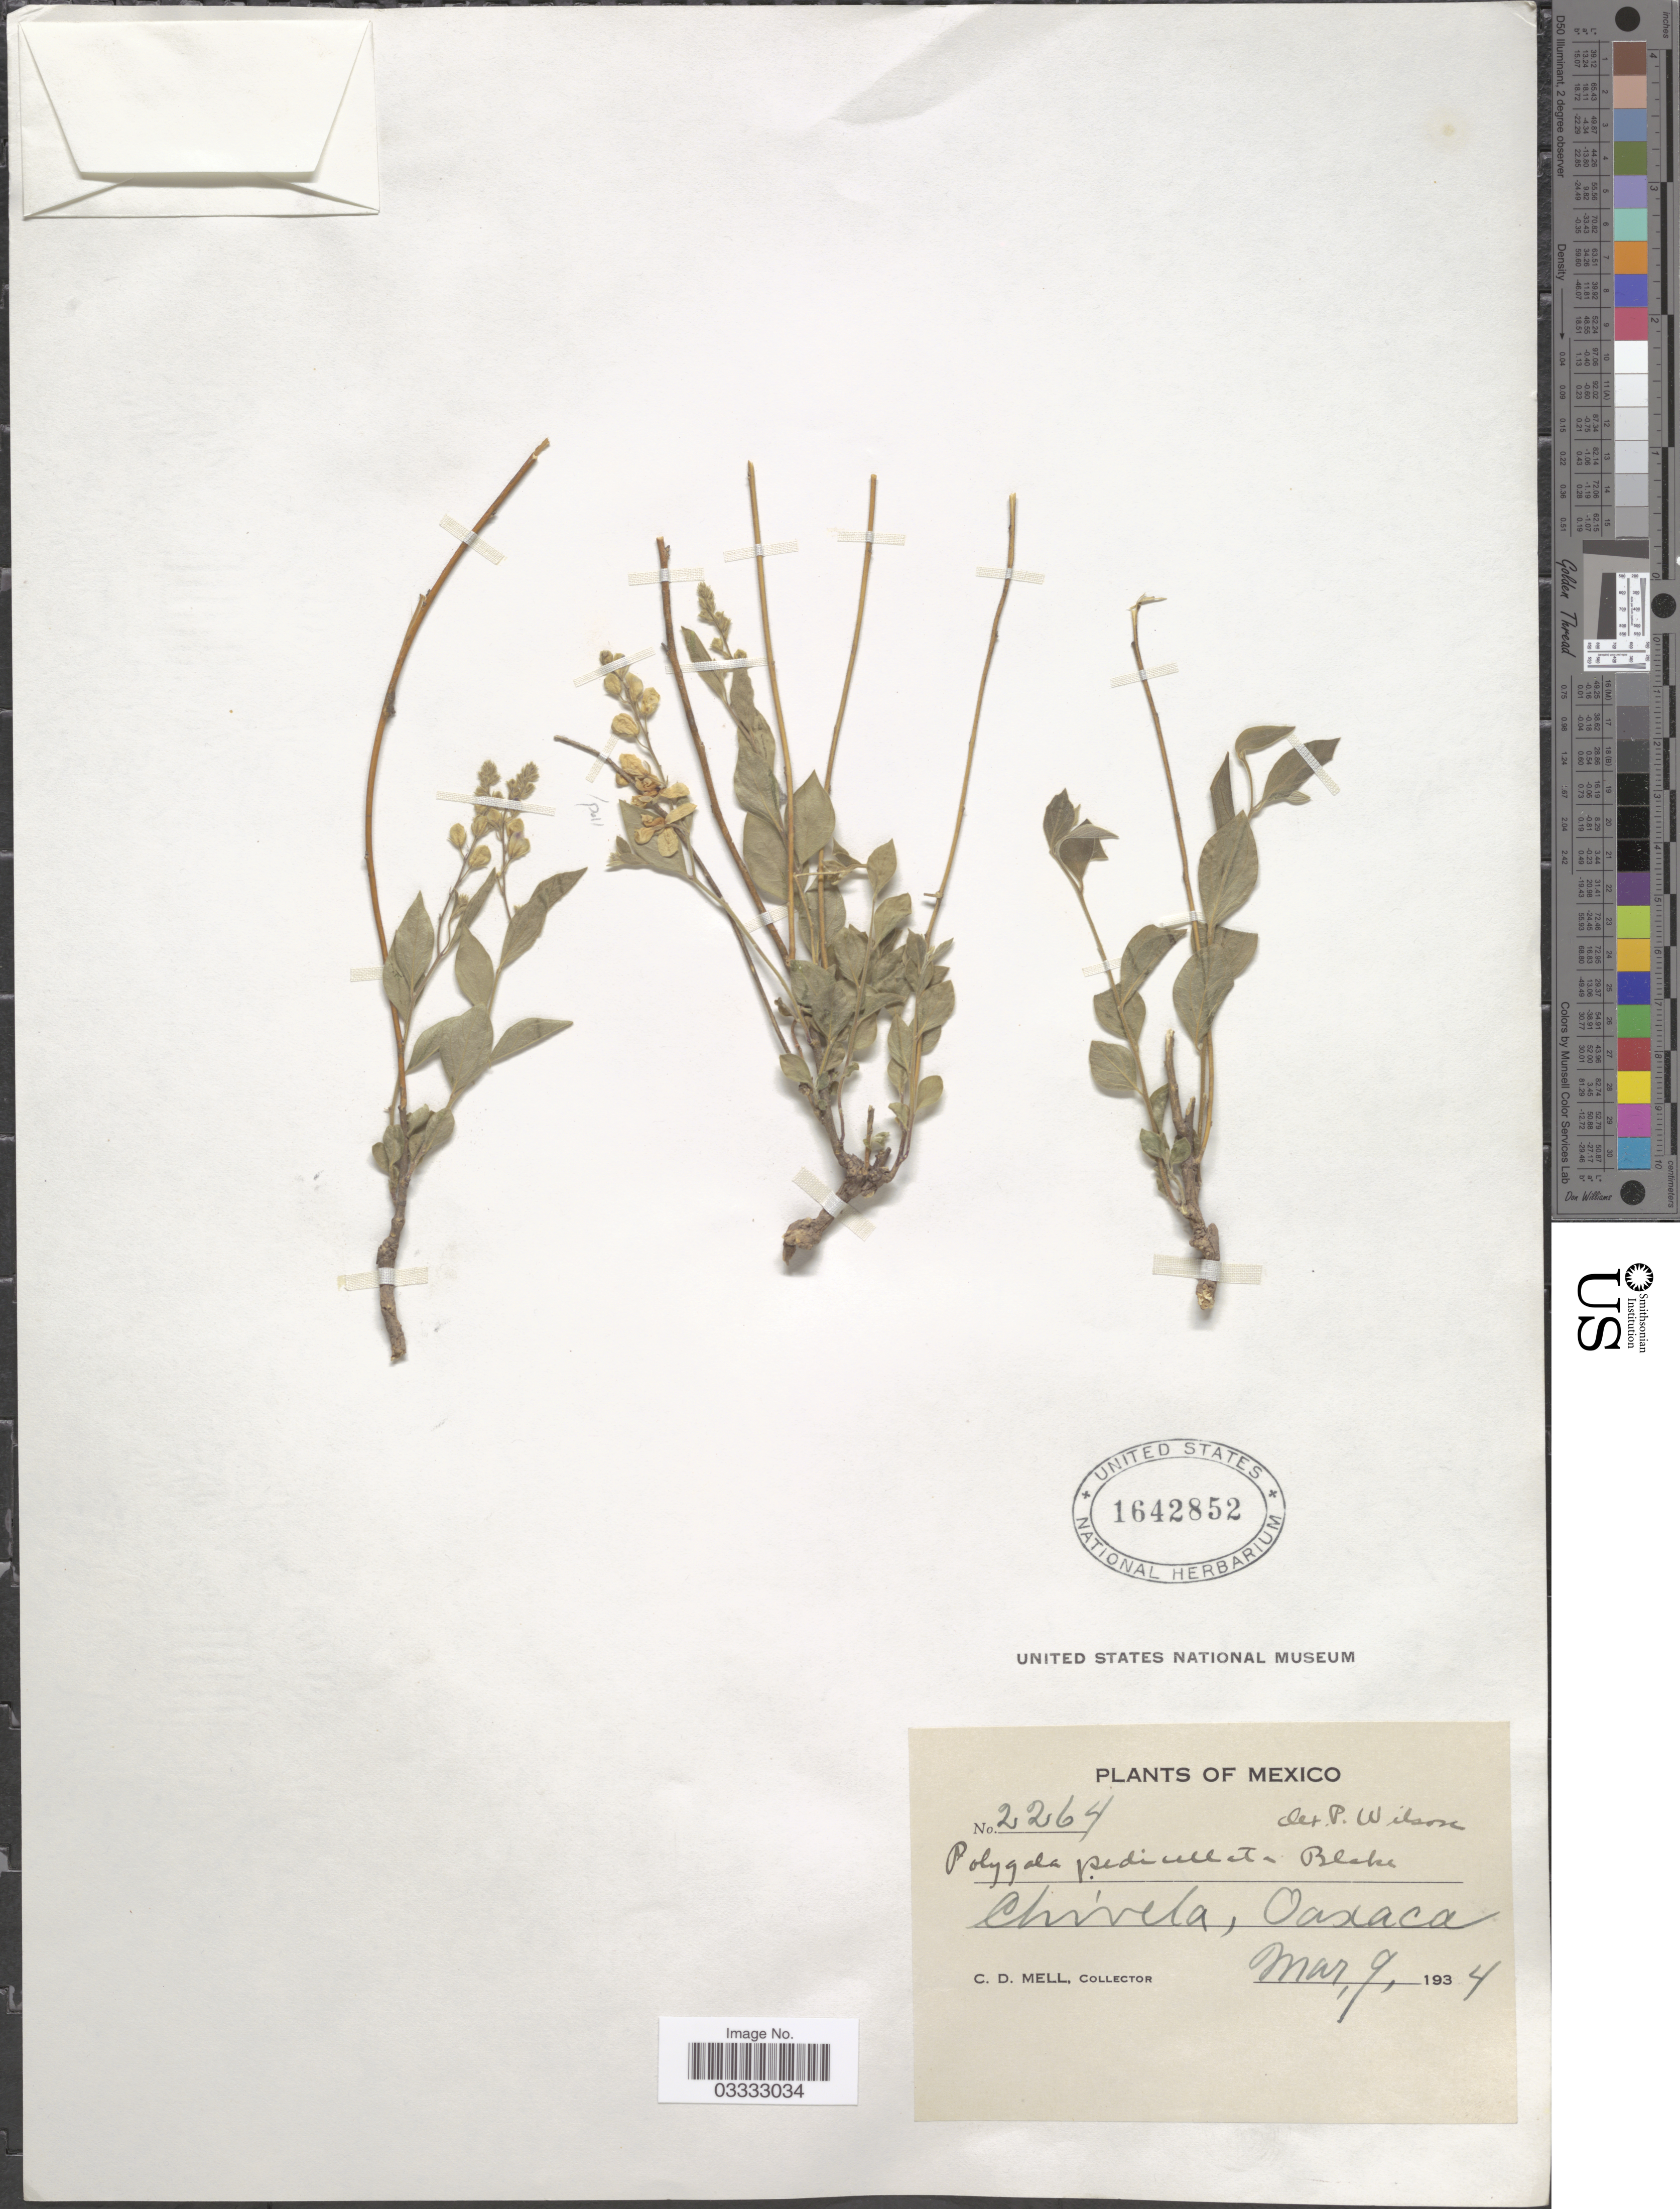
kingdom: Plantae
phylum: Tracheophyta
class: Magnoliopsida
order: Fabales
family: Polygalaceae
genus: Polygala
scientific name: Polygala pedicellata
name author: S.F. Blake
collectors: C. D. Mell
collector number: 2264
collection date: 1934-03-09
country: Mexico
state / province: Oaxaca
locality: Chívela.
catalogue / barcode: US 1642852